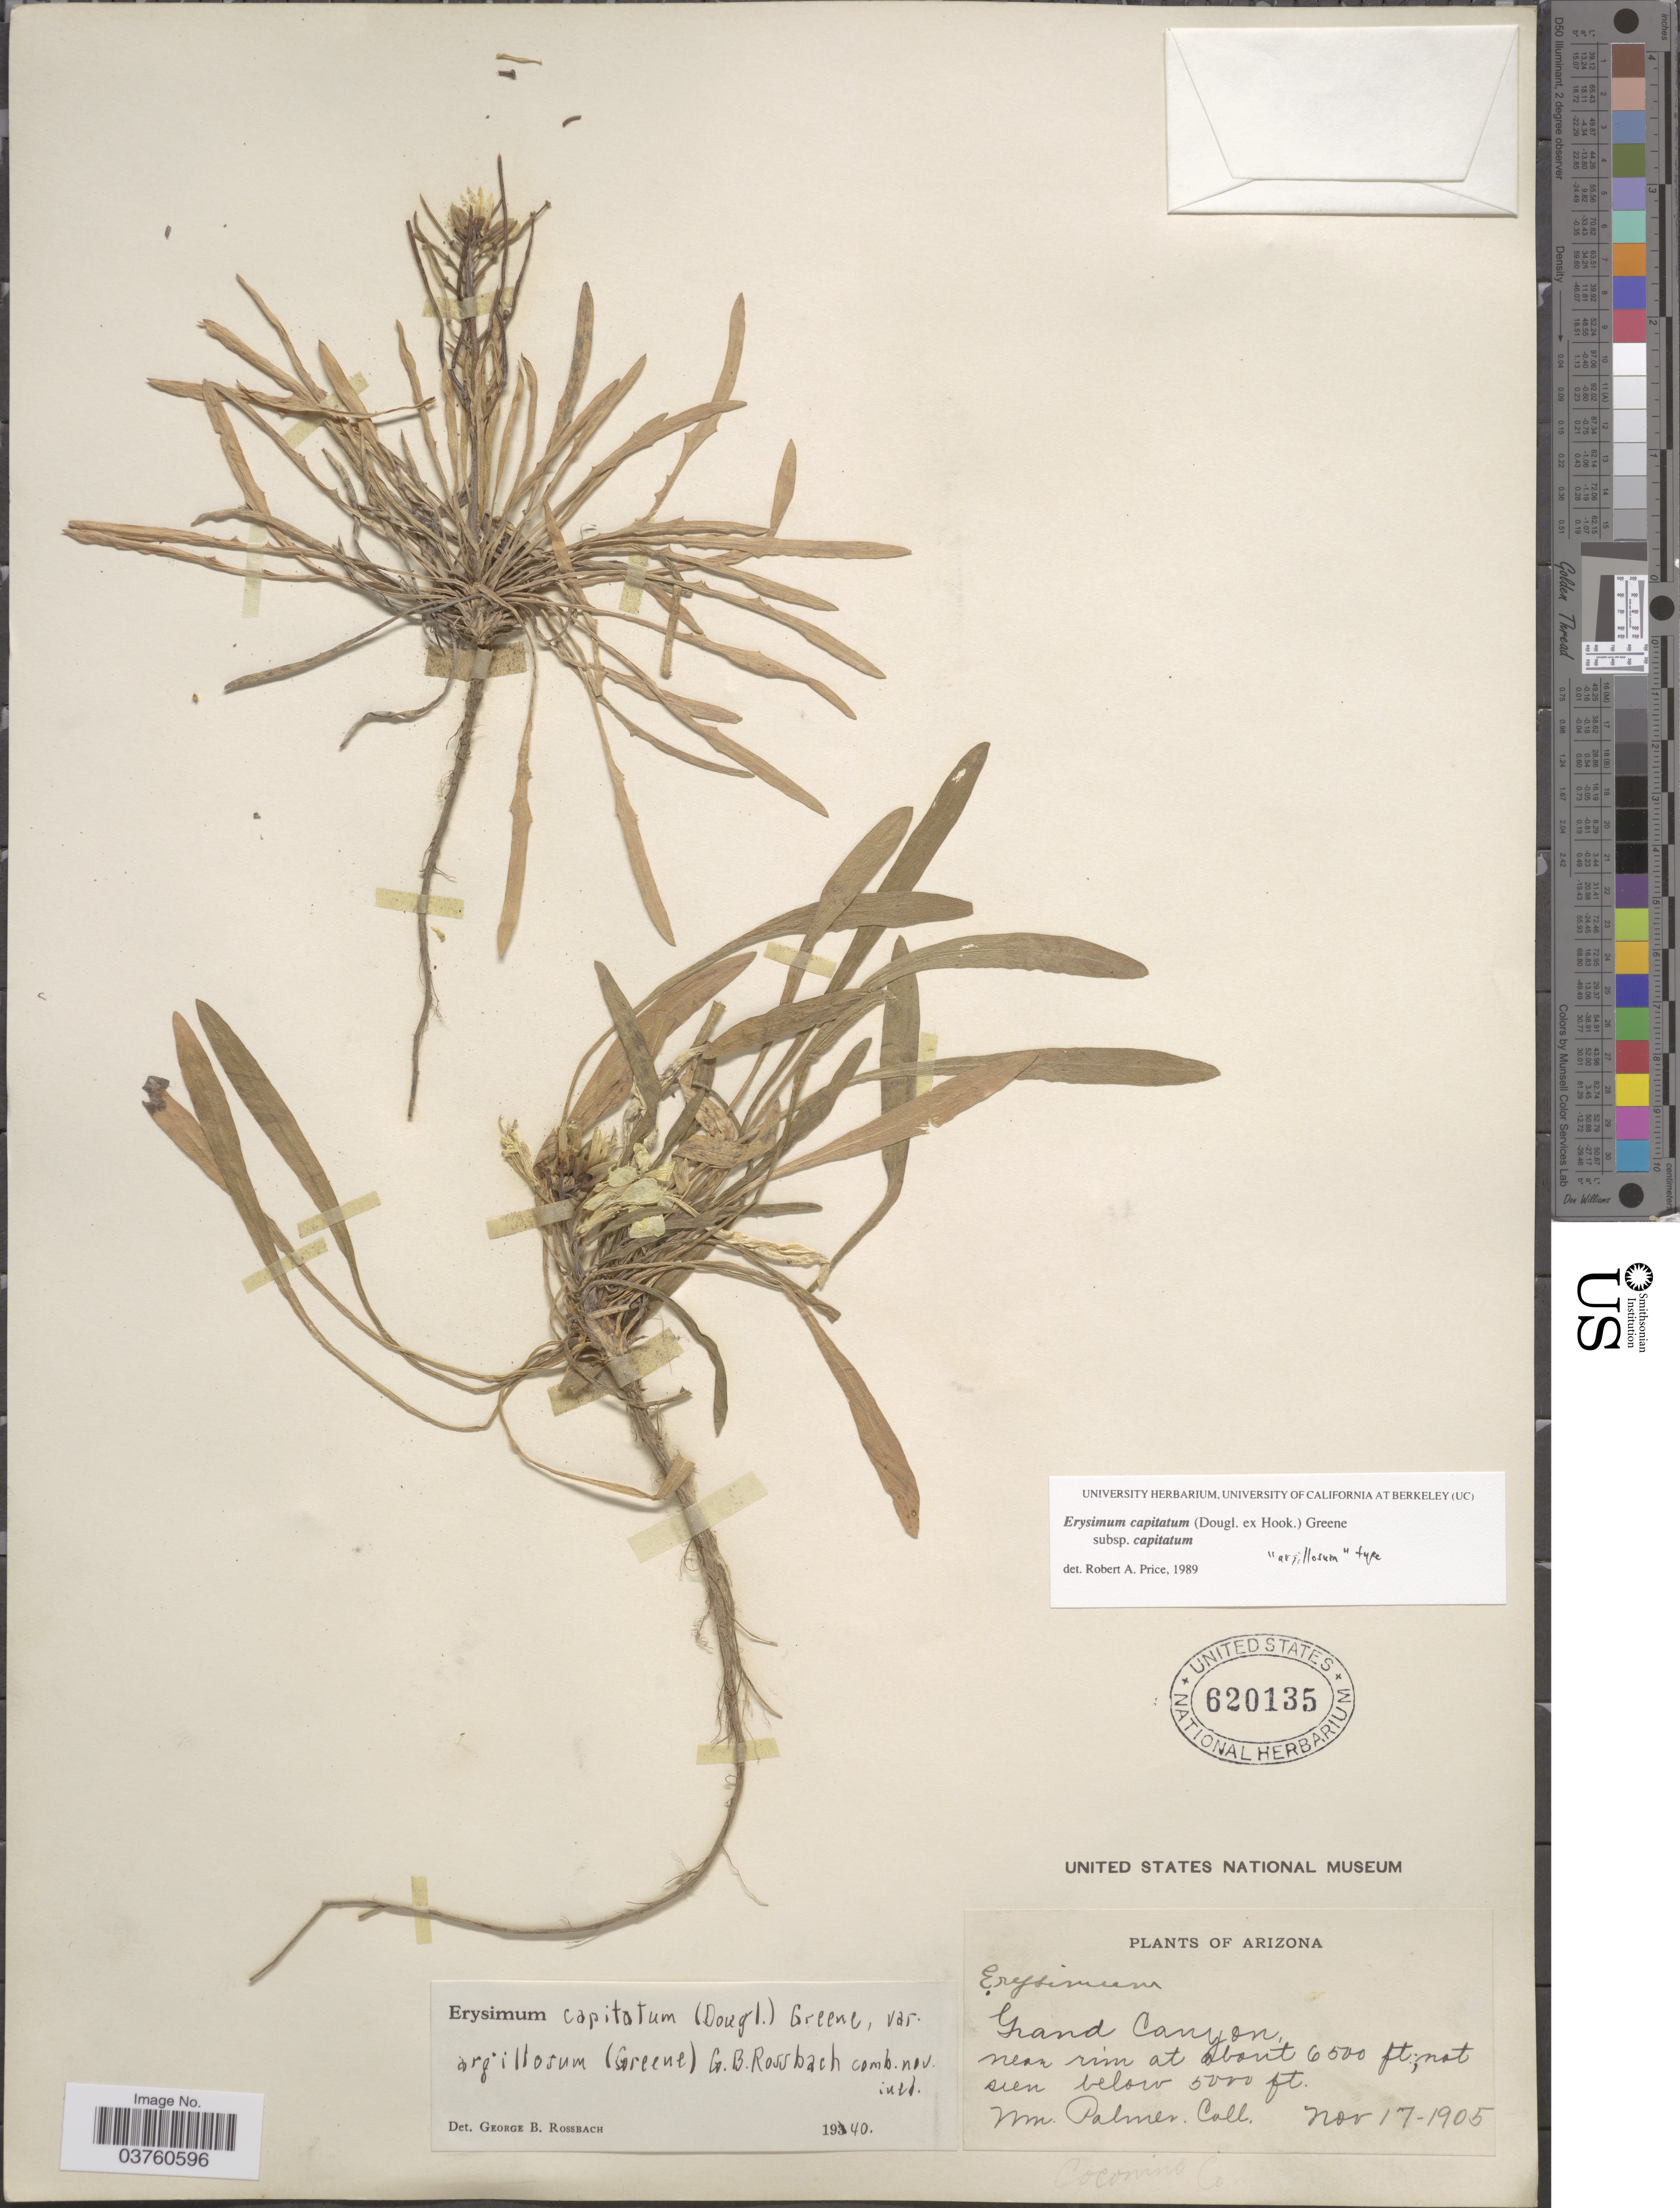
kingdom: Plantae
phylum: Tracheophyta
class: Magnoliopsida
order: Brassicales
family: Brassicaceae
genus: Erysimum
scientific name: Erysimum capitatum subsp. capitatum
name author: (Douglas ex Hook.) Greene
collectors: W. Palmer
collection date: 1905-11-17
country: United States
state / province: Arizona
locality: Grand Canyon. Coconino Co.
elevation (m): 1524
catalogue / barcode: US 620135